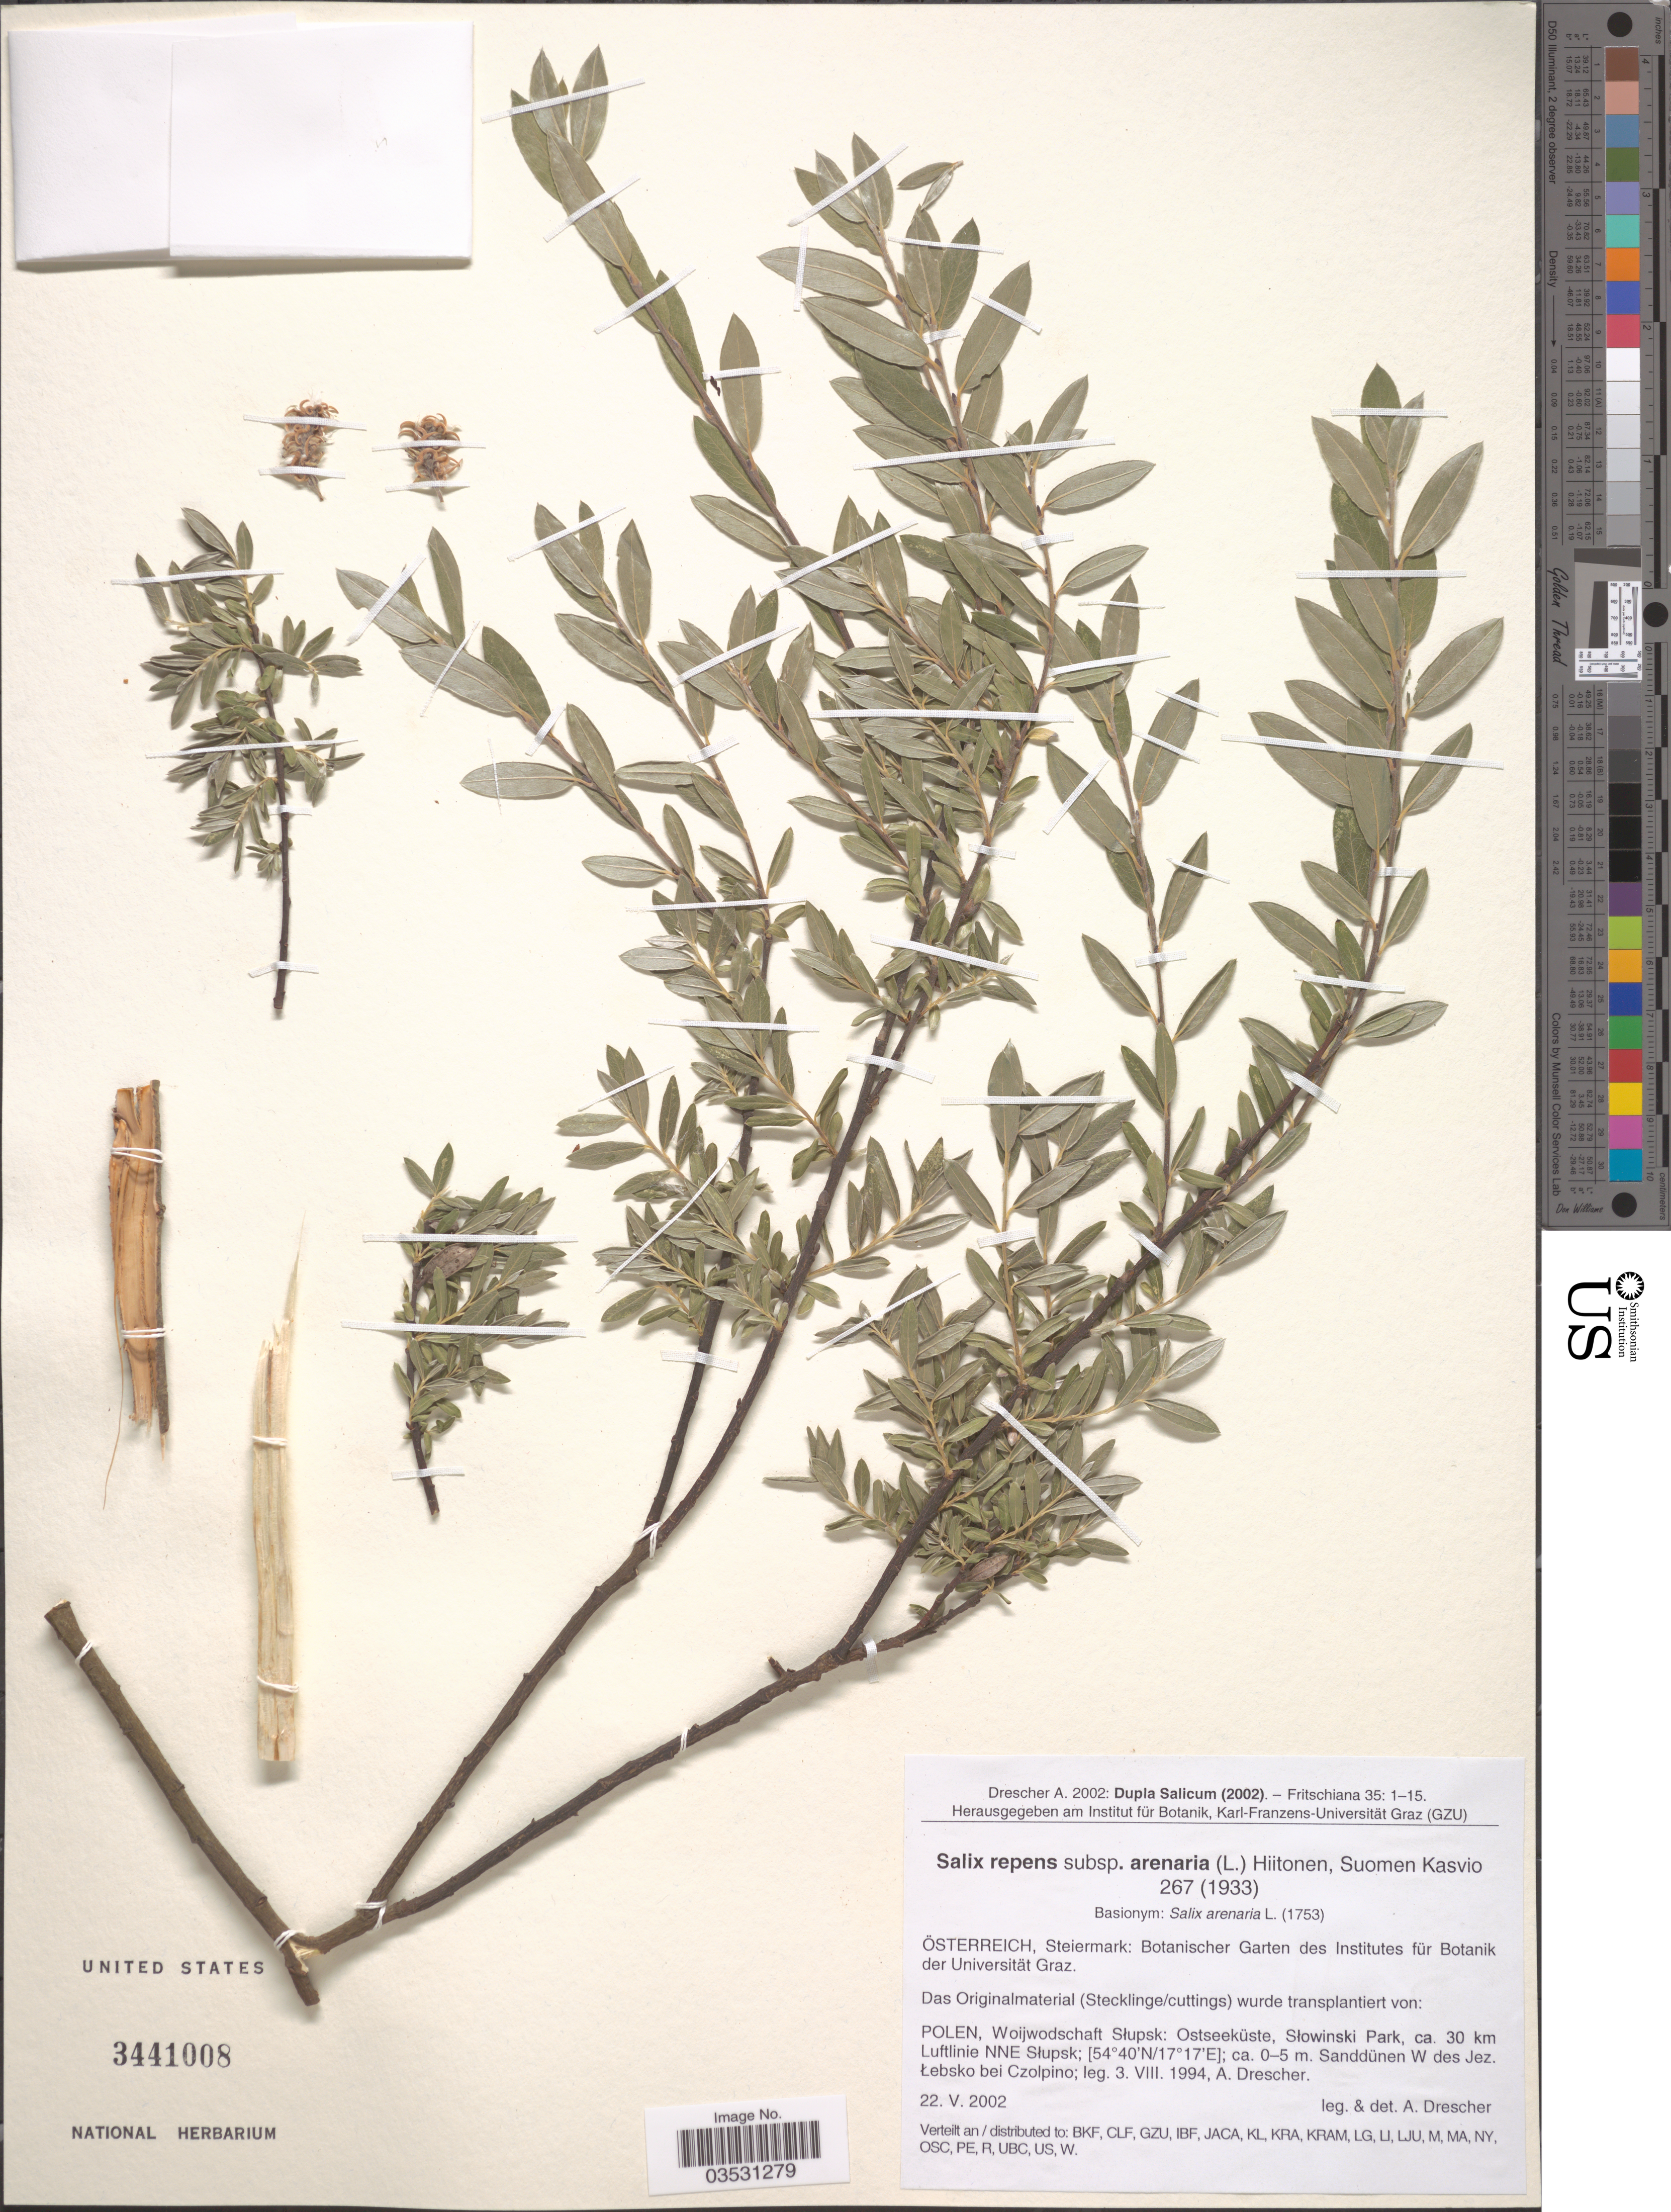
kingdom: Plantae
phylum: Tracheophyta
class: Magnoliopsida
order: Malpighiales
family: Salicaceae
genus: Salix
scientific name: Salix repens subsp. arenaria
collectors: A. Drescher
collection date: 2002-05-22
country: Austria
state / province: Steiermark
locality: Österreich: Botanischer Garten des Institutes für Botanik der Universität Graz.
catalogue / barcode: US 3441008